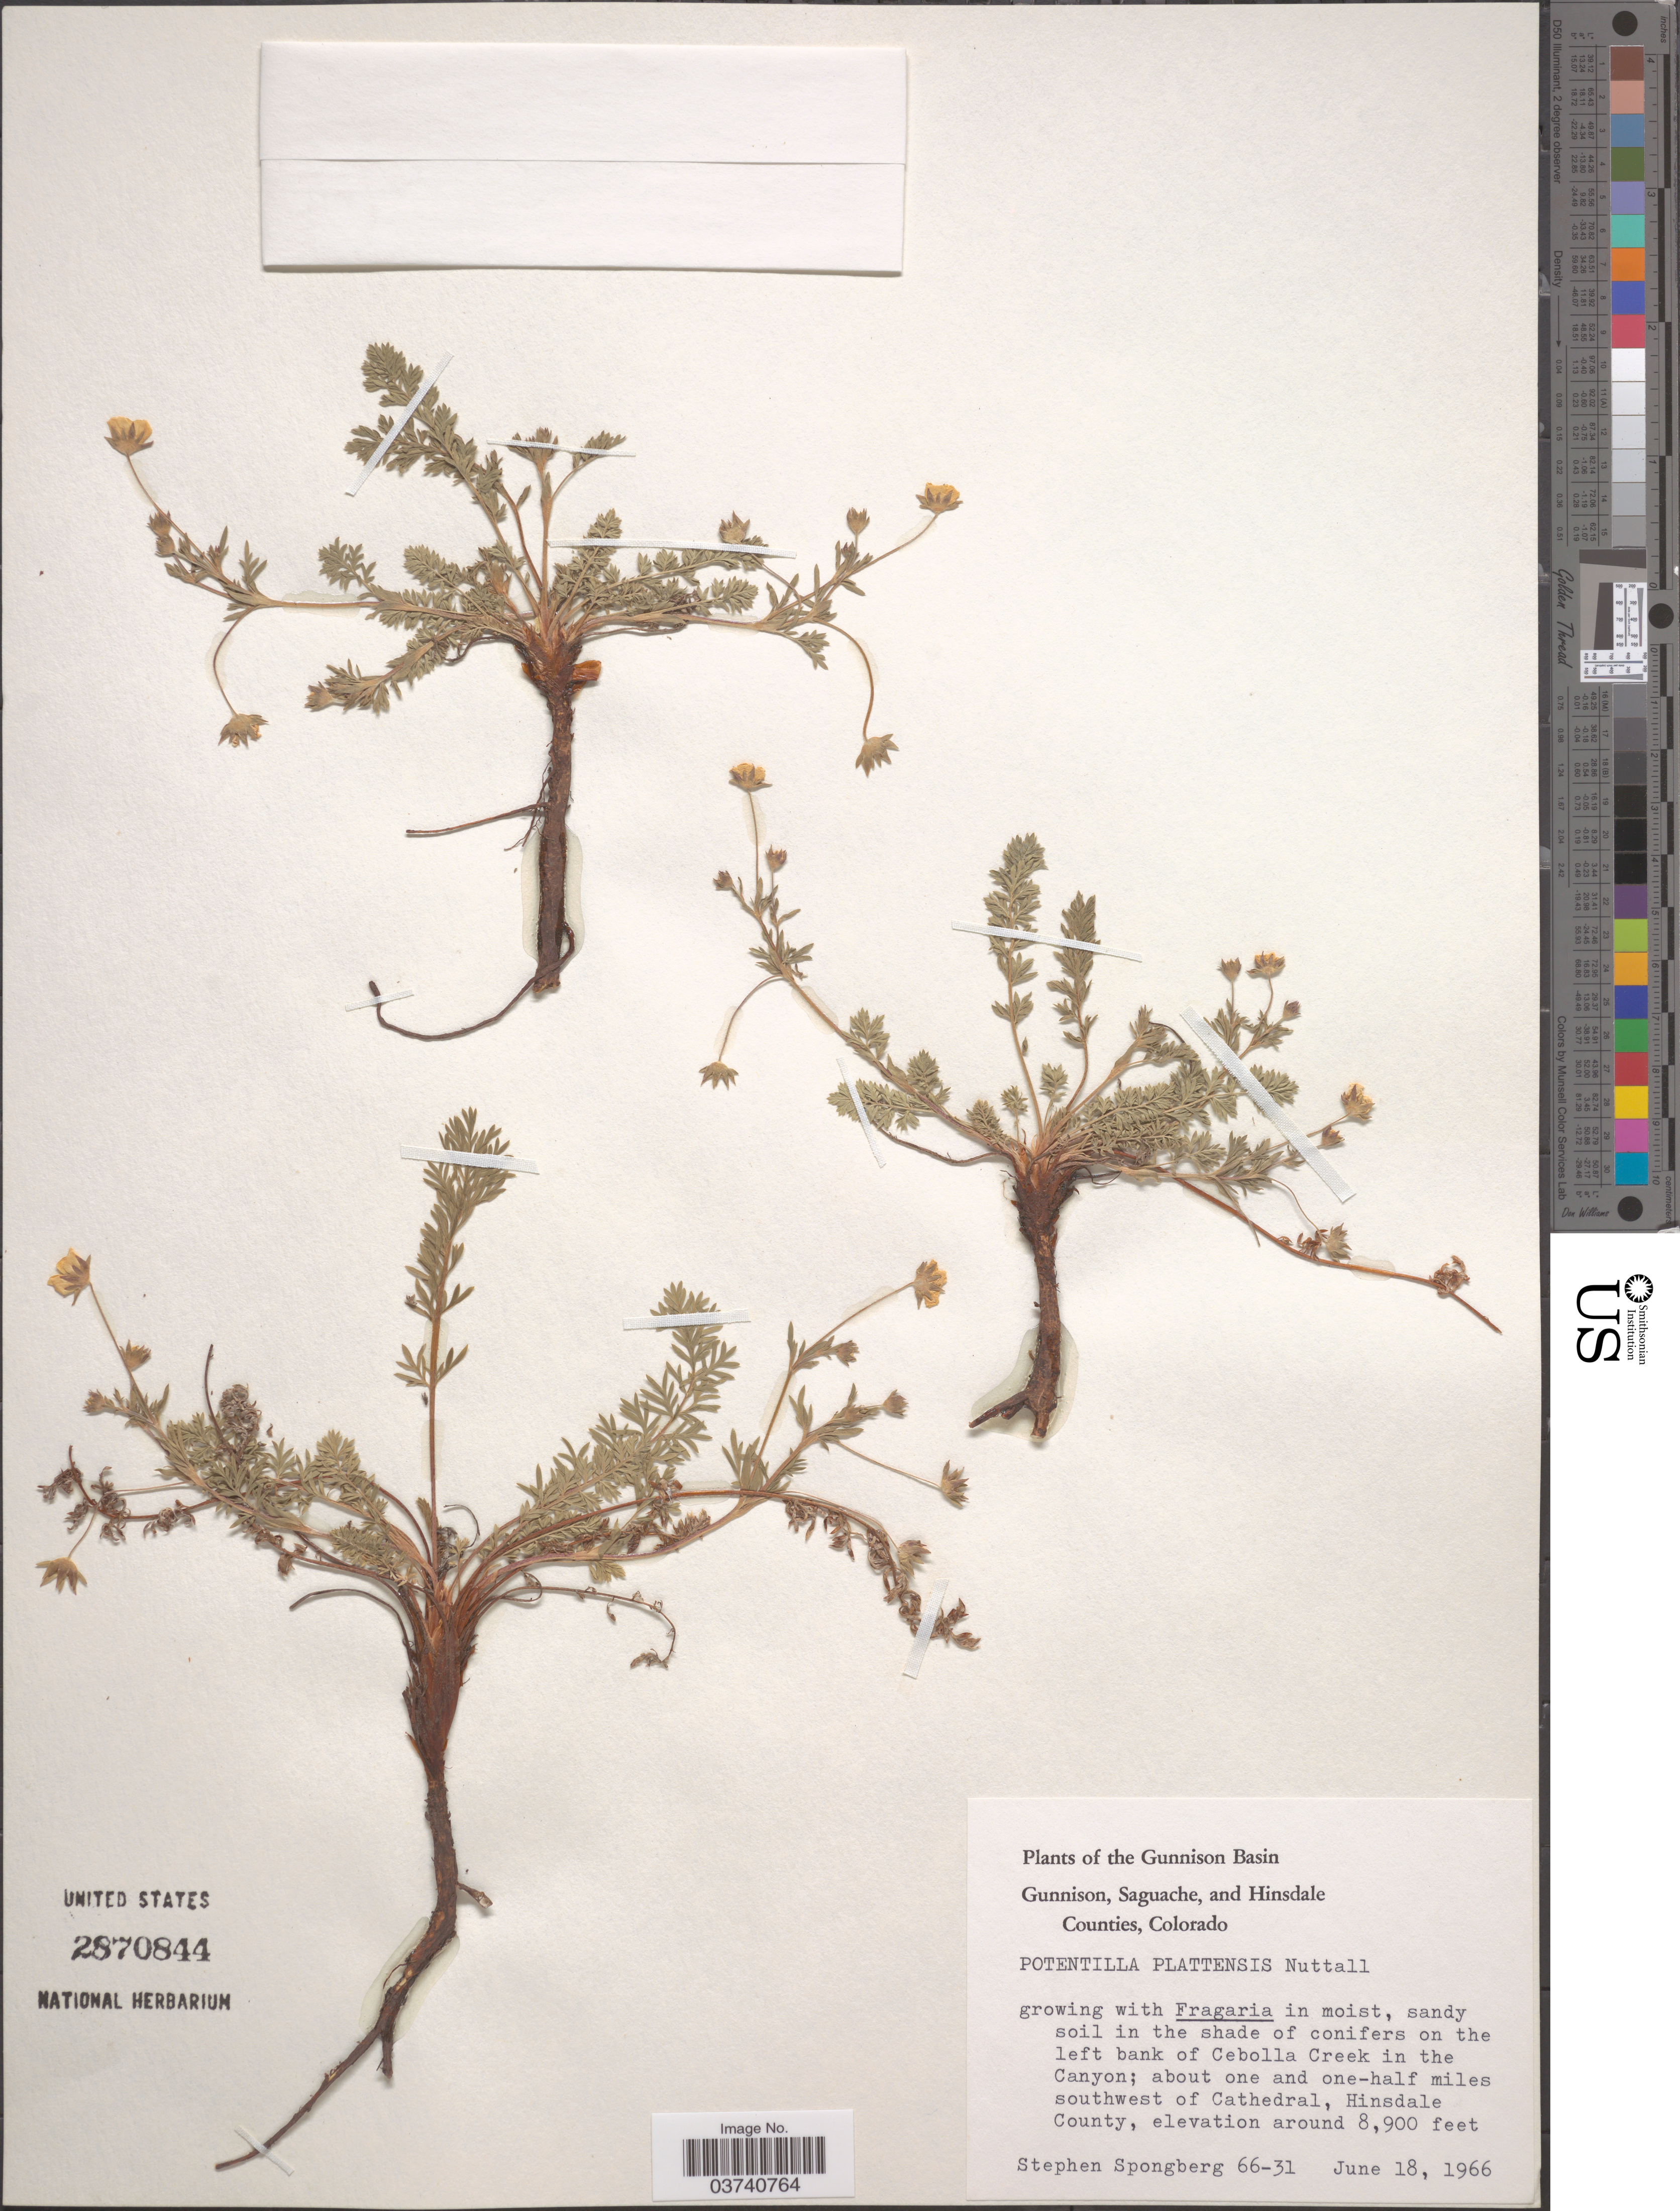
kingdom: Plantae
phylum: Tracheophyta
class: Magnoliopsida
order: Rosales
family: Rosaceae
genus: Potentilla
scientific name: Potentilla plattensis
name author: Nutt.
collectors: S. A.Spongberg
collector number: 66-31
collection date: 1966-06-18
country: United States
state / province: Colorado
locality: The Gunnison Basin. On the left bank of Cebolla Creek in the Canyon; about one and one-half miles southwest of Cathedral, Hinsdale County.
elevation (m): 2713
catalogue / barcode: US 2870844